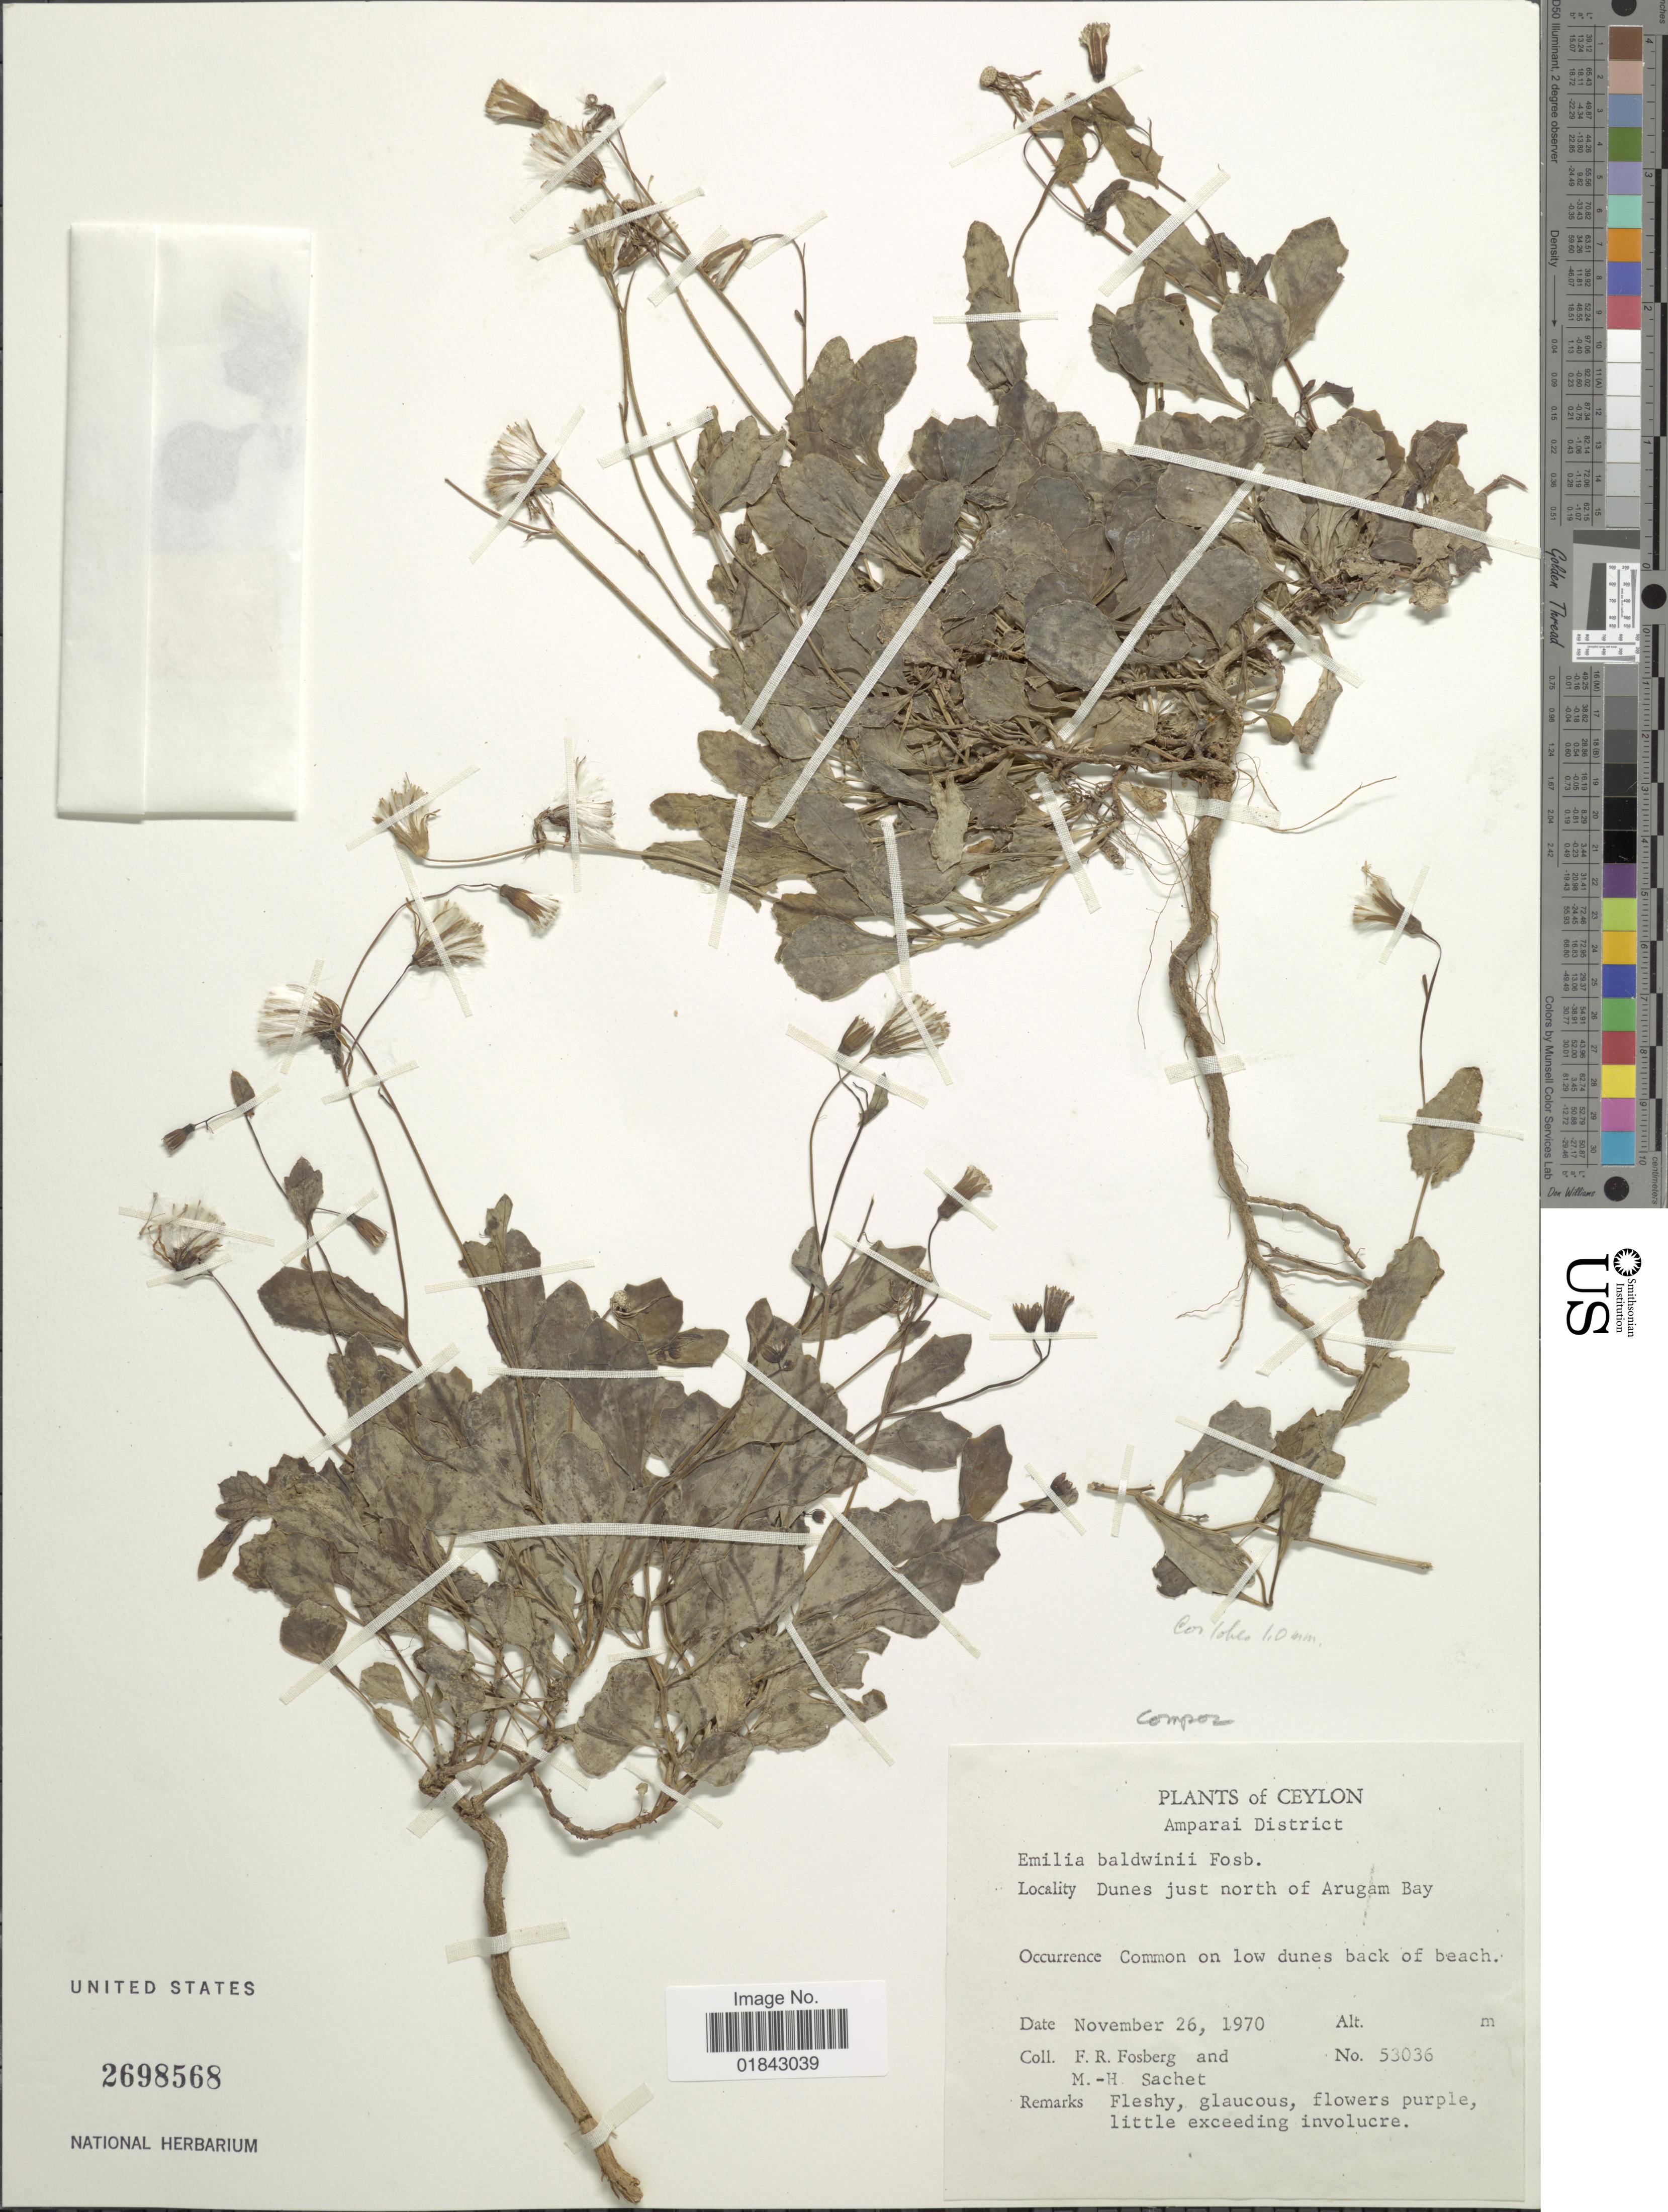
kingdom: Plantae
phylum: Tracheophyta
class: Magnoliopsida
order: Asterales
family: Asteraceae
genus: Emilia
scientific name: Emilia baldwinii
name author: Fosberg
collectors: F. R. Fosberg & M.-H. Sachet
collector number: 53036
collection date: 1970-11-26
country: Sri Lanka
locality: Ceylon, Amparai District, dunes just north of Arugam Bay, common on low dunes back of beach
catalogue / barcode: US 2698568